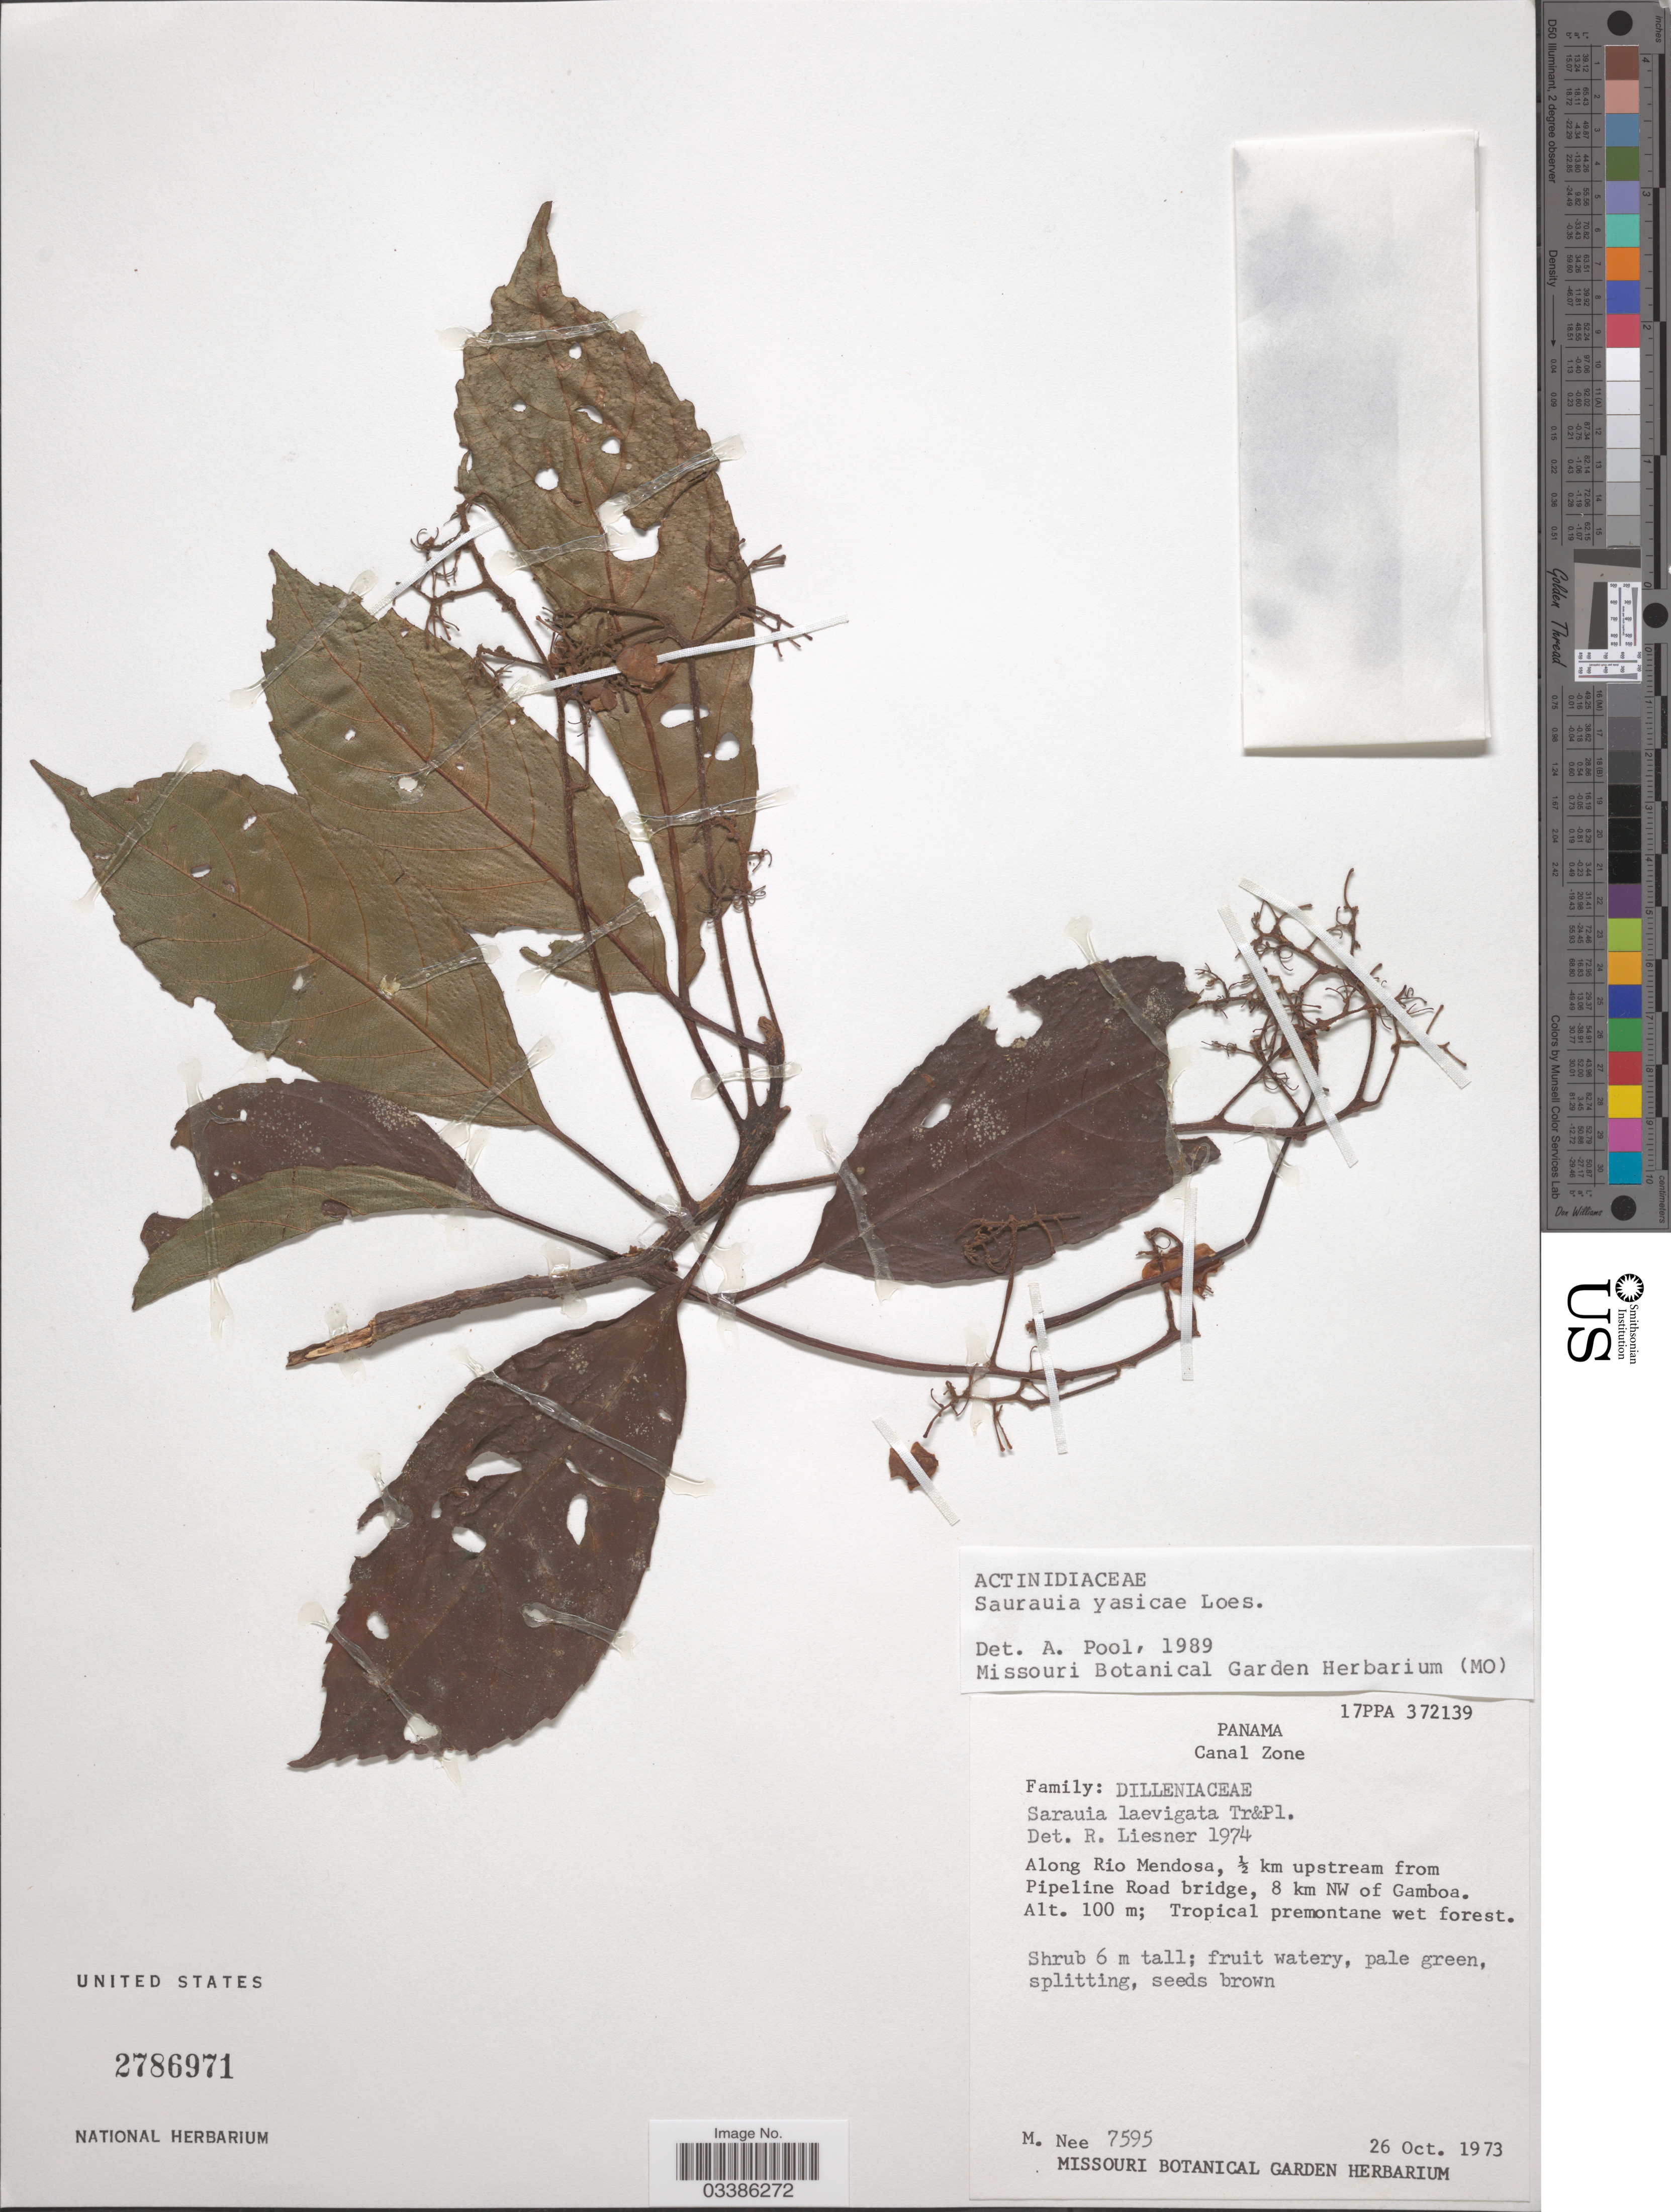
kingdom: Plantae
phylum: Tracheophyta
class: Magnoliopsida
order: Ericales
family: Actinidiaceae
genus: Saurauia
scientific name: Saurauia yasicae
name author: Loes.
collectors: M. Nee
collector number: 7595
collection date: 1973-10-26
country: Panama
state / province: Colón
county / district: Canal Zone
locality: Canal Zone. Along Rop Mendosa, ½ km upstream from Pipeline Road bridge, 8 km NW of Gamboa. Tropical premontane wet forest.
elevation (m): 100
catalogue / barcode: US 2786971